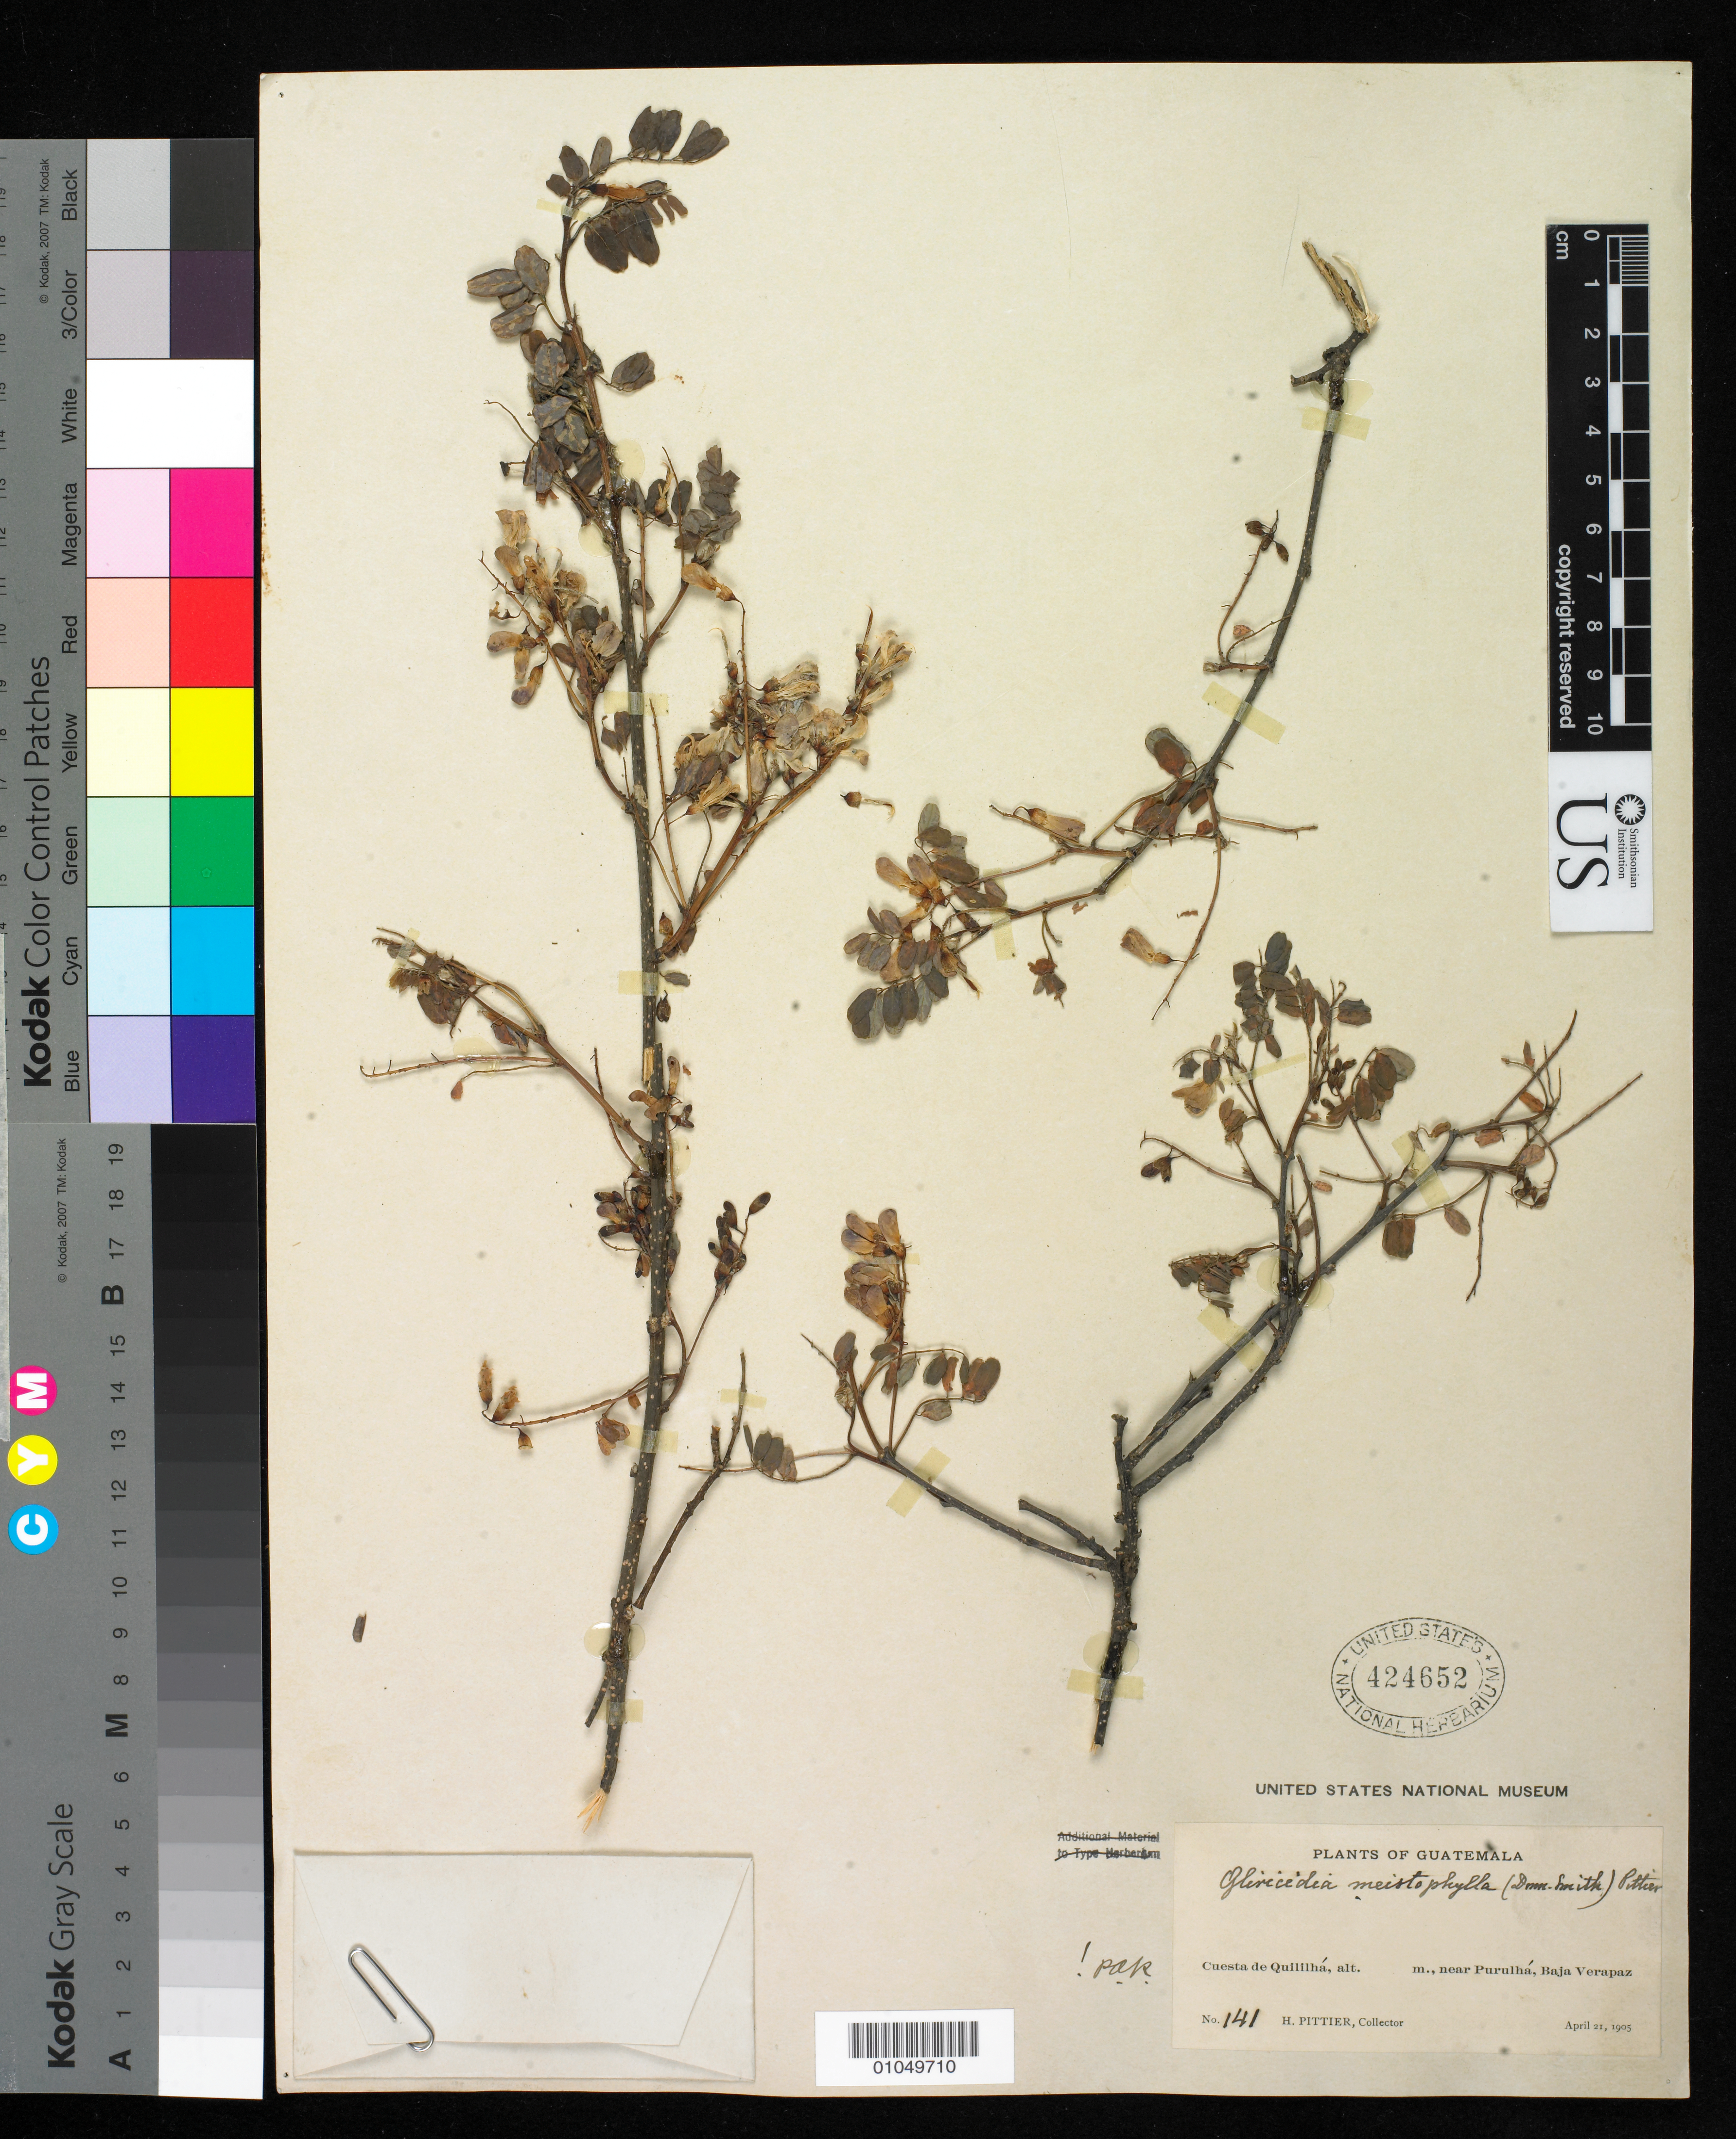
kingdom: Plantae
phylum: Tracheophyta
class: Magnoliopsida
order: Fabales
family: Fabaceae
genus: Lonchocarpus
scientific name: Lonchocarpus meistophyllus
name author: Donn. Sm.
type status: Isotype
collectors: H. F. Pittier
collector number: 141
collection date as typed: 21 Apr 1905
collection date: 1905-04-21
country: Guatemala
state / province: Baja Verapaz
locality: Cuesta de Quililhá, near Purulhá, Baja Verapaz.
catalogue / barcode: US 424652